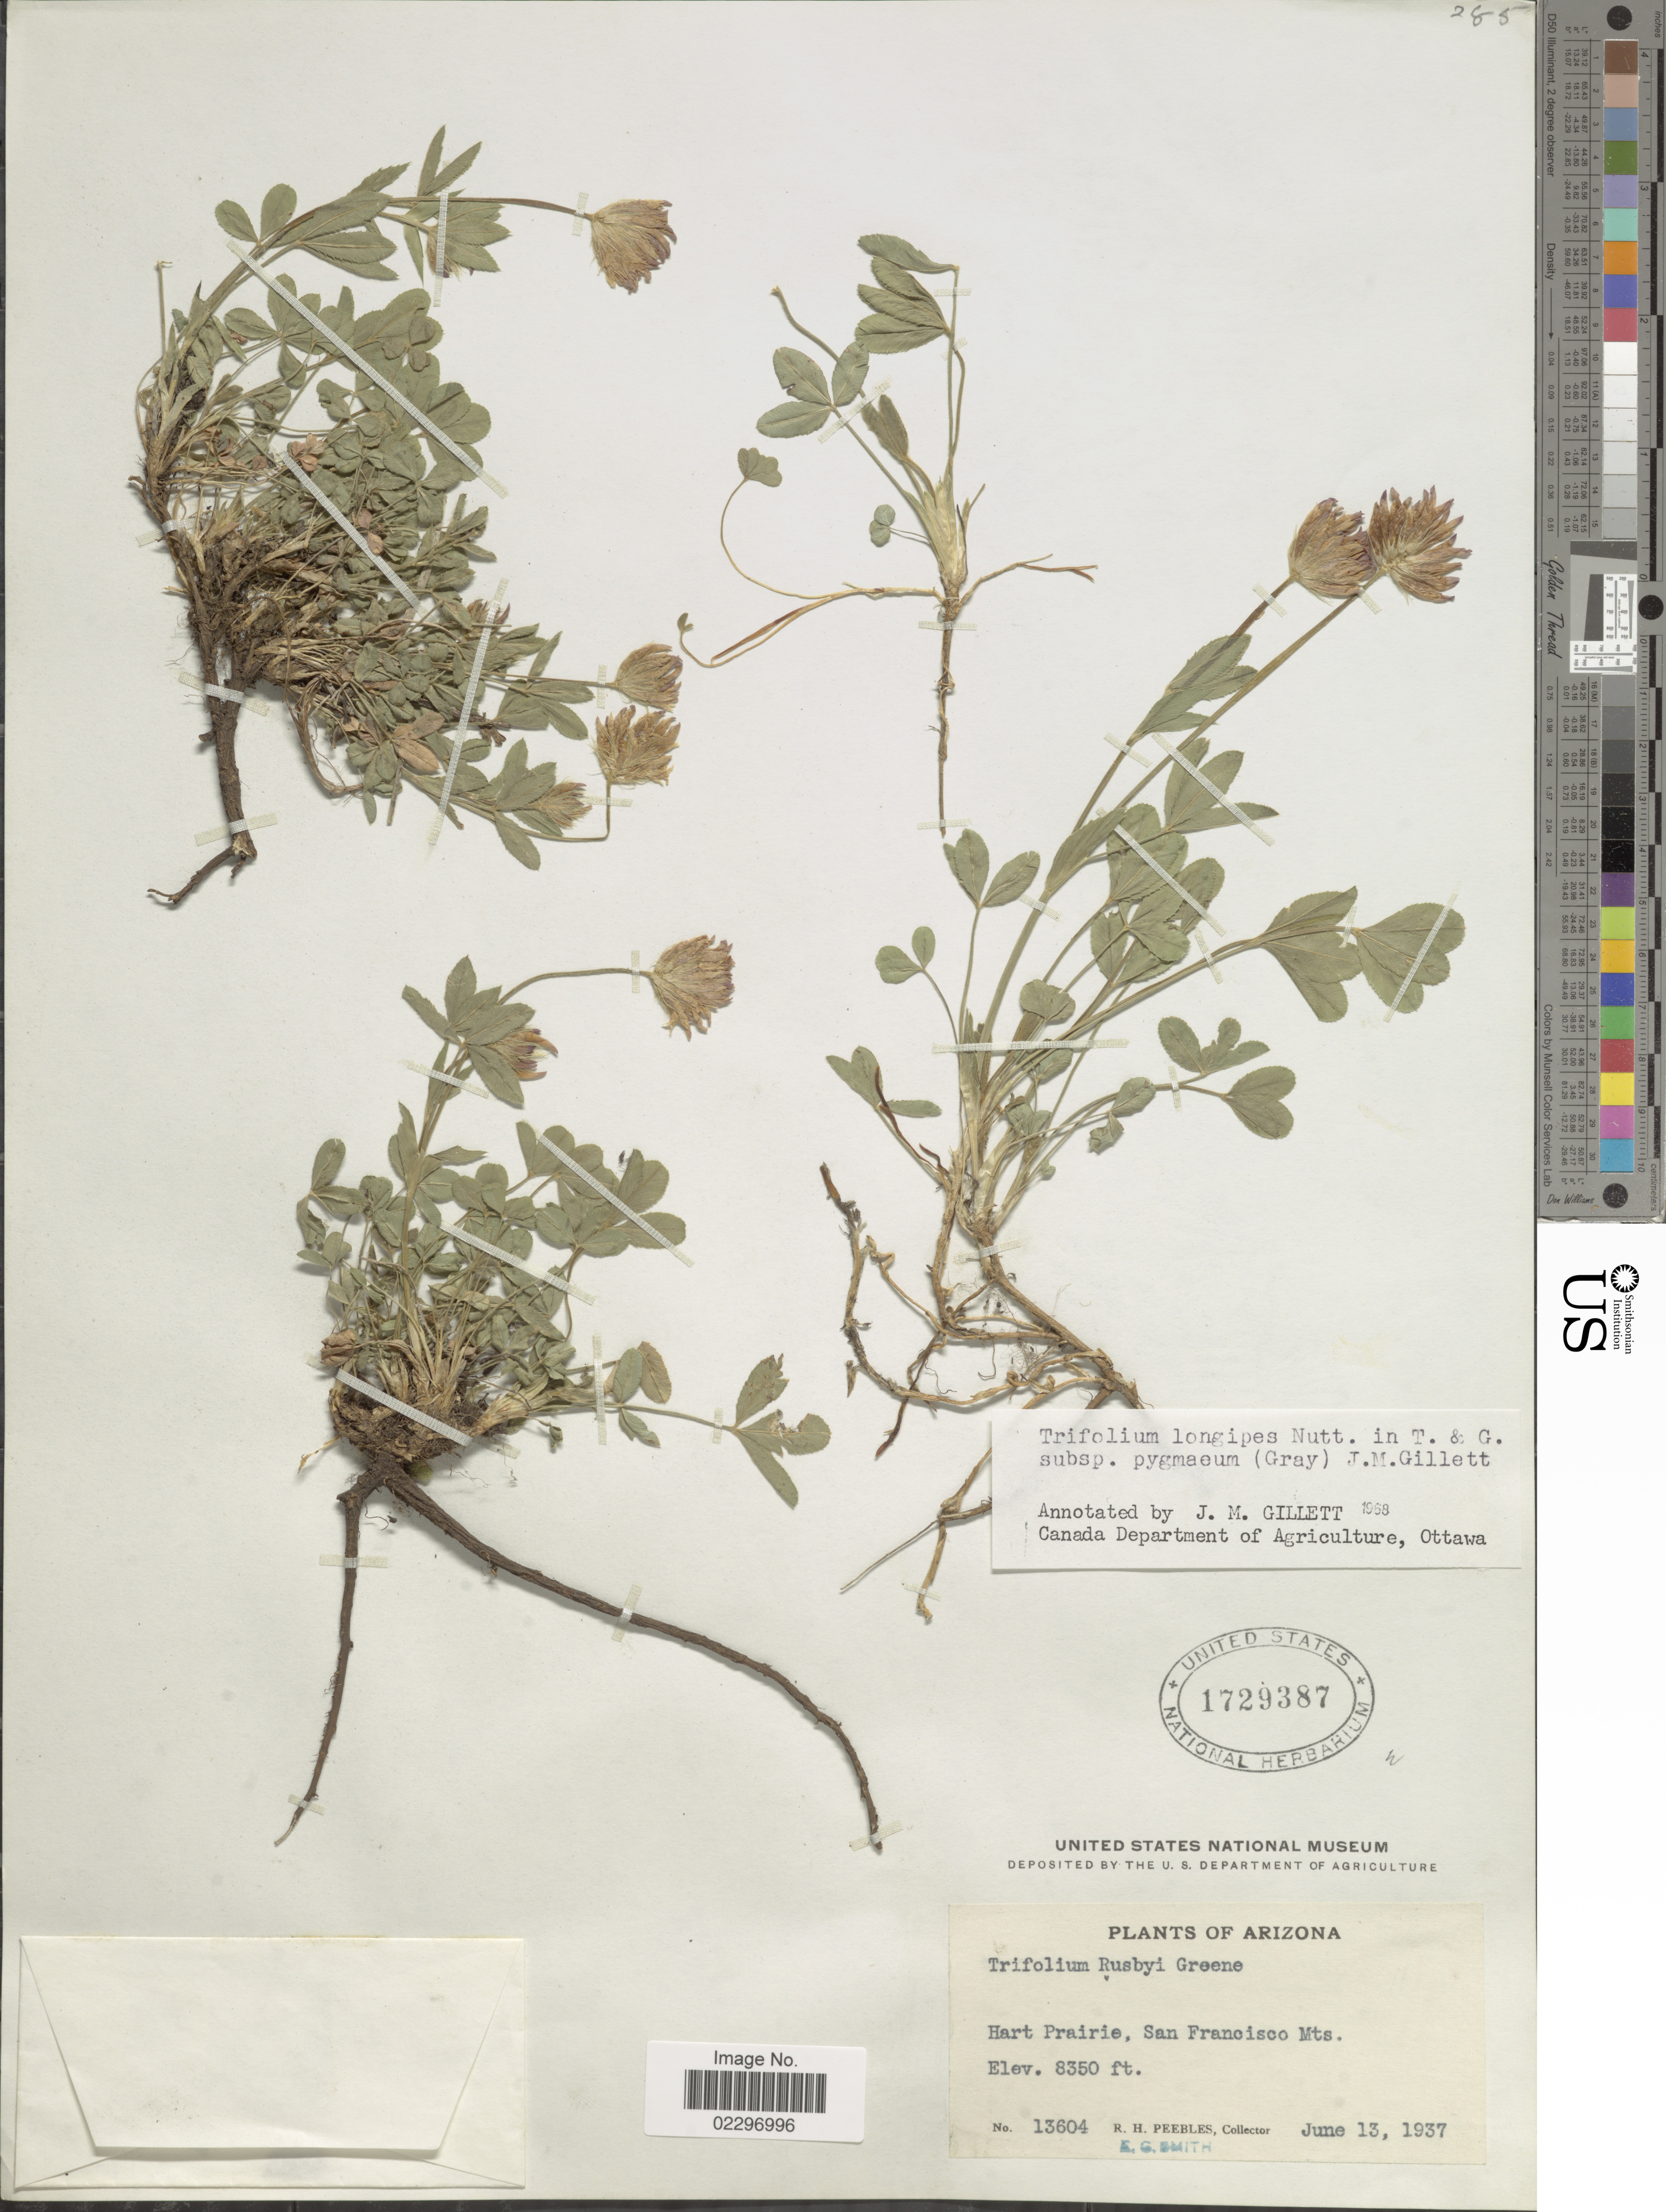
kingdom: Plantae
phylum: Tracheophyta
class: Magnoliopsida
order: Fabales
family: Fabaceae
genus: Trifolium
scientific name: Trifolium longipes var. pygmaeum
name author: A. Gray in Ives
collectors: R. H. Peebles & E. G. Smith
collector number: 13604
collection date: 1937-06-13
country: United States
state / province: Arizona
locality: Hart Prairie, San FRancisco Mts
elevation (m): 2545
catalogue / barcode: US 1729387